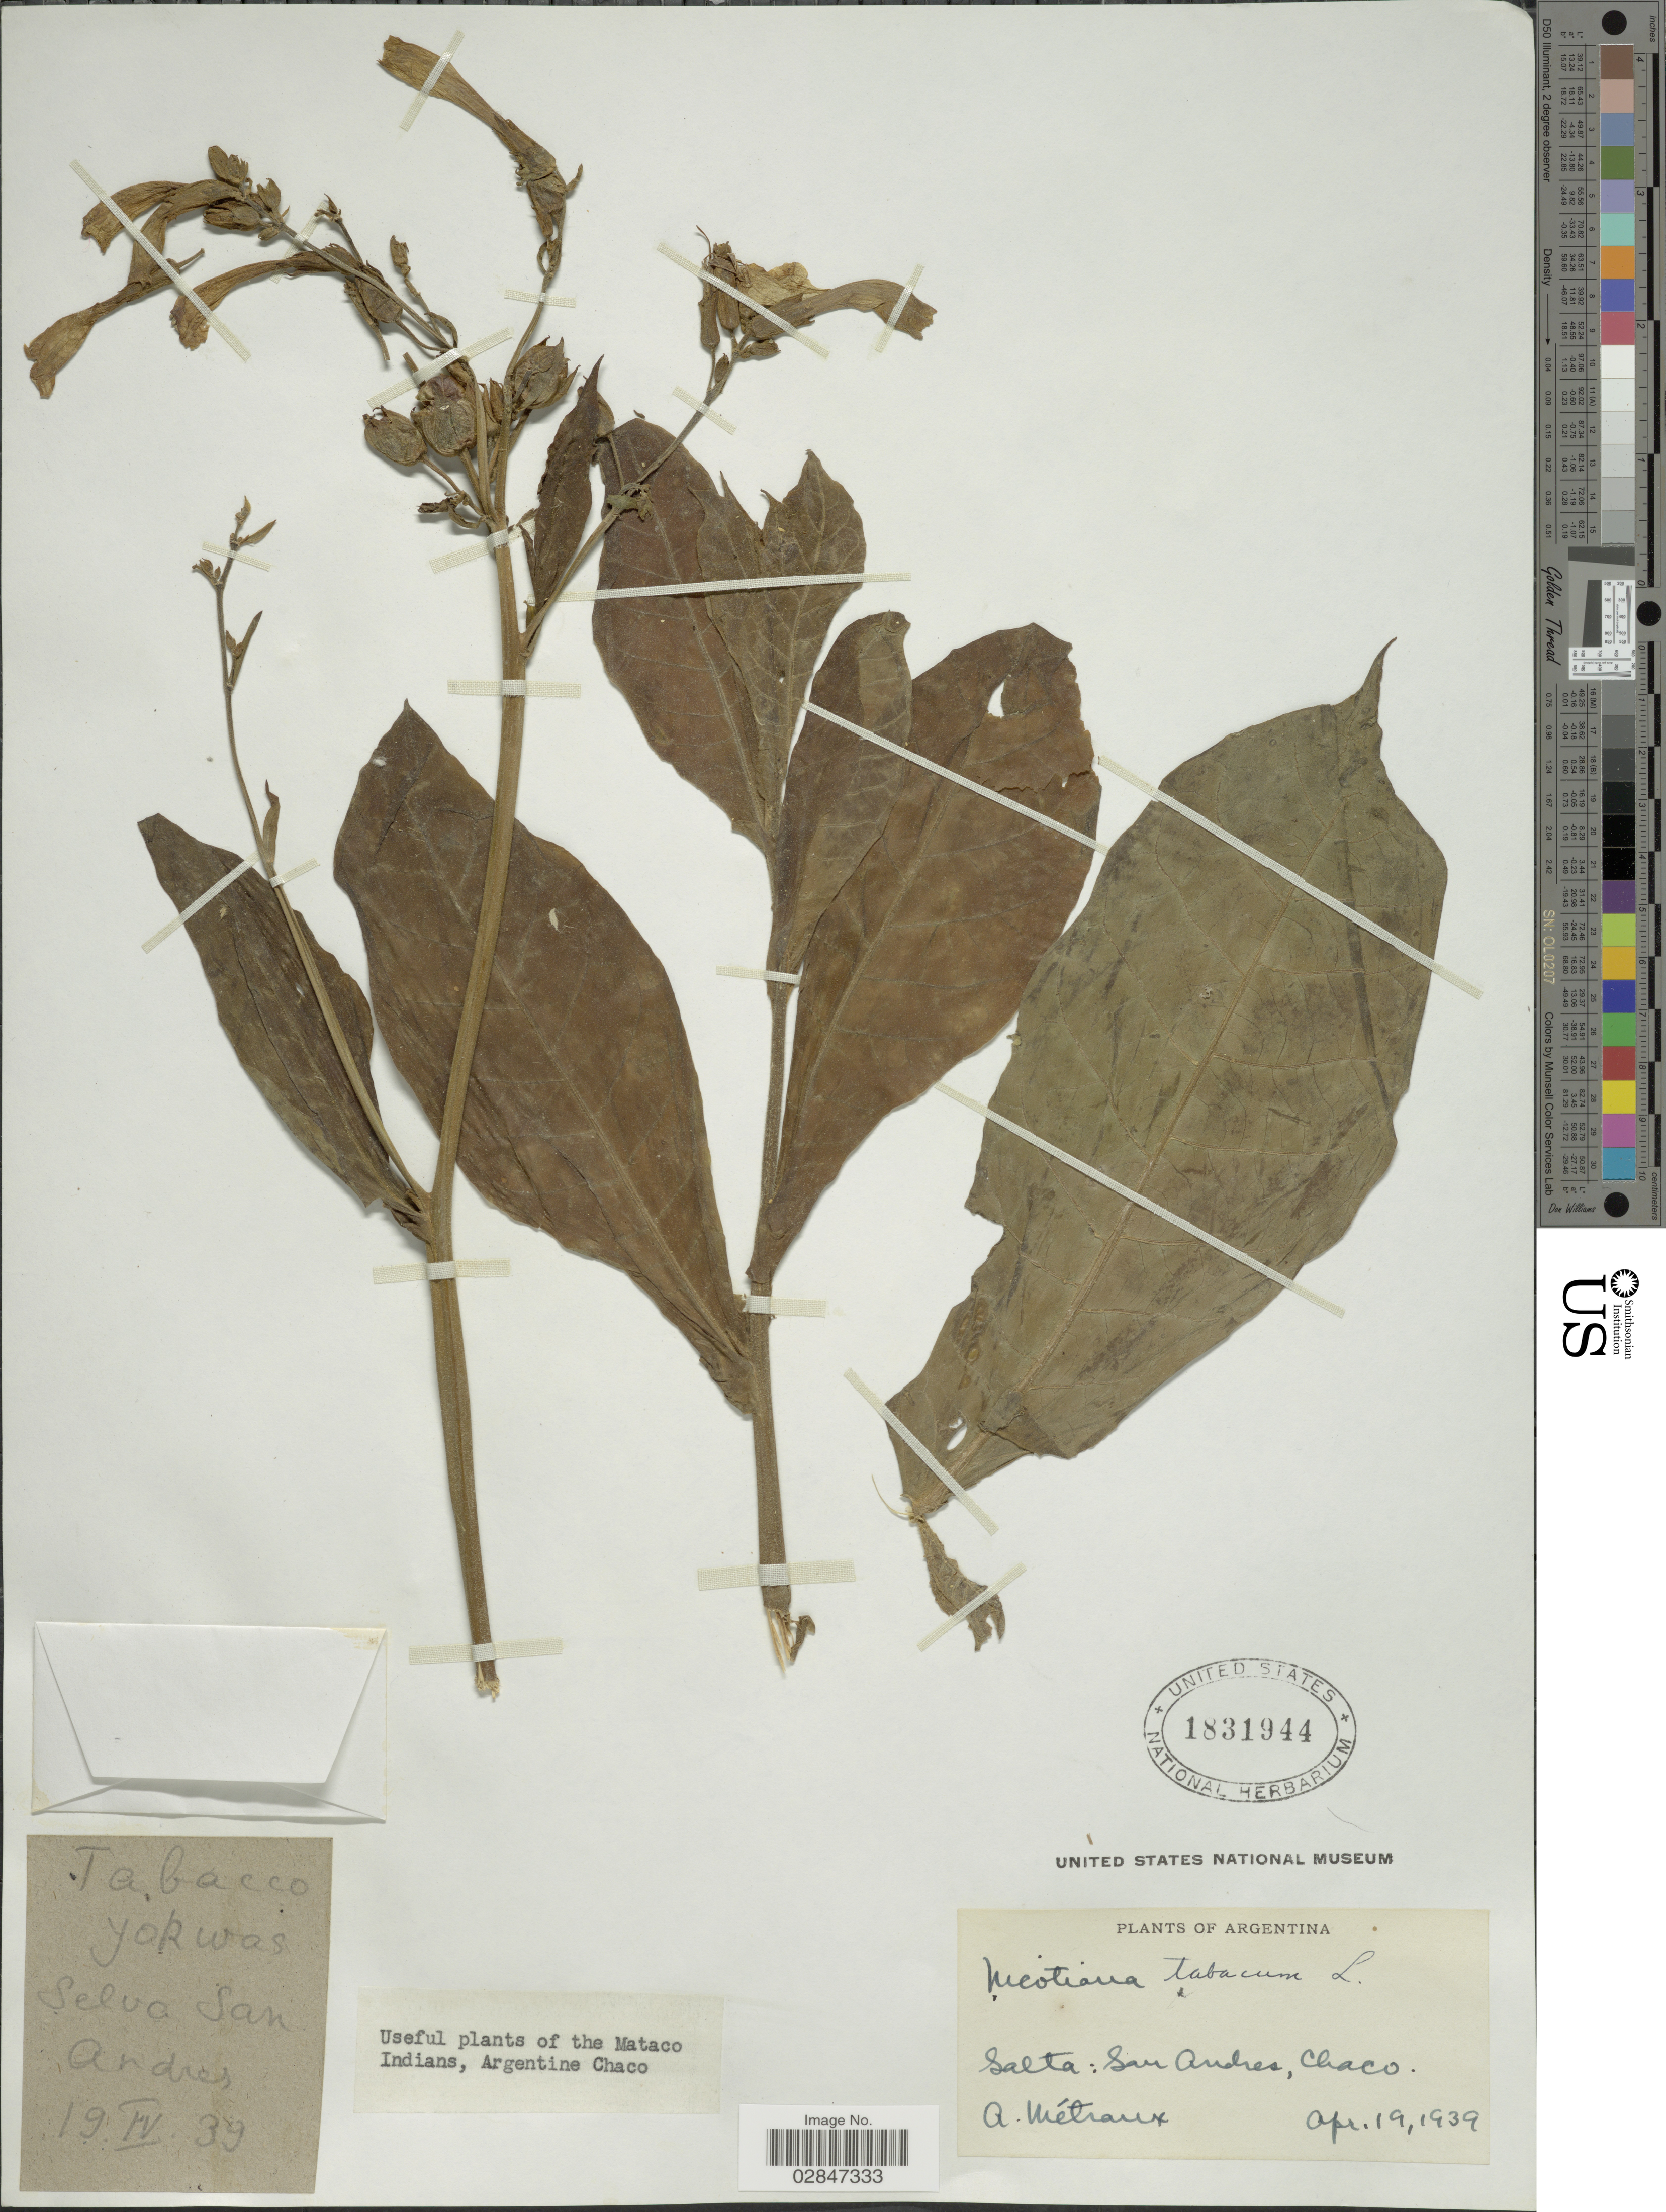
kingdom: Plantae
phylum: Tracheophyta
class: Magnoliopsida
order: Solanales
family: Solanaceae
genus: Nicotiana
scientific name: Nicotiana tabacum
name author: L.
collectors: A. Metraux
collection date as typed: Transcribed d/m/y: 19/4/39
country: Argentina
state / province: Salta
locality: Salta: San Andres, Chaco.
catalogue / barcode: US 1831944